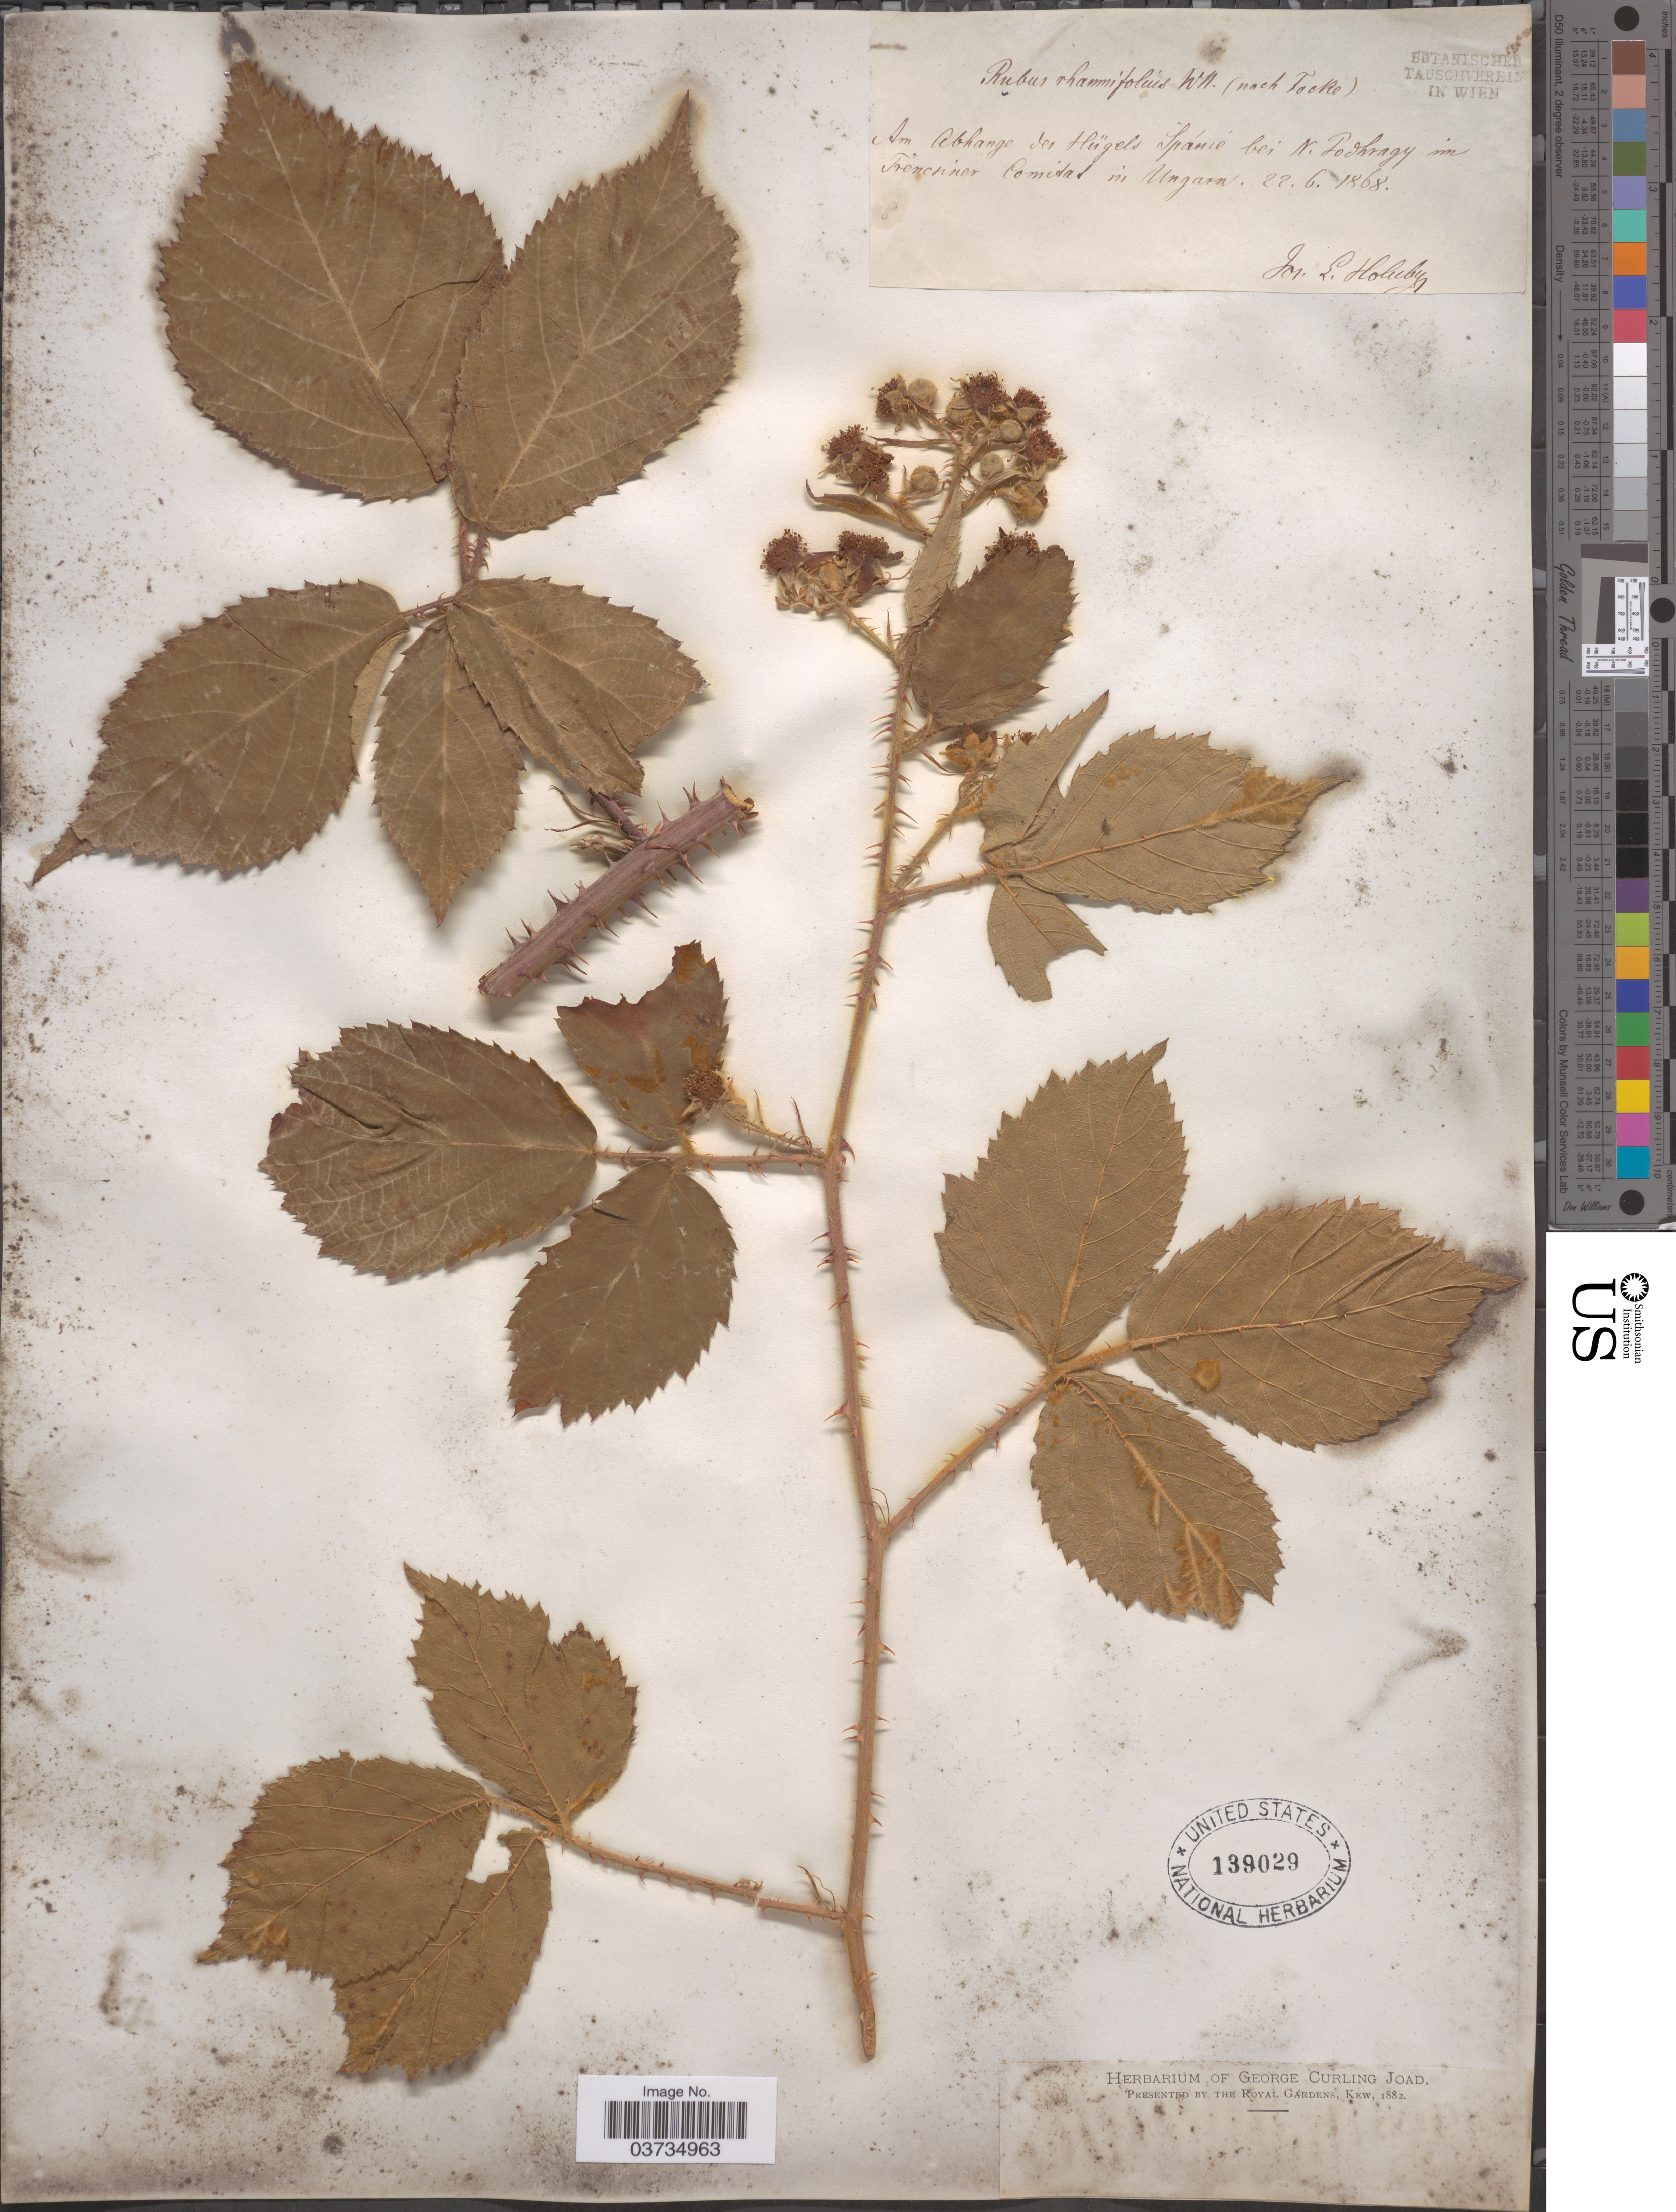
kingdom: Plantae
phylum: Tracheophyta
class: Magnoliopsida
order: Rosales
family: Rosaceae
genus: Rubus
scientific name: Rubus rhamnifolius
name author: Weihe & Nees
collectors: J. Holuby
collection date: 1868-06-22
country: Hungary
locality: Am Abhange der Hügels Spánce bei N. Podhragy im Frentiner Comitat in Ungarn.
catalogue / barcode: US 139029